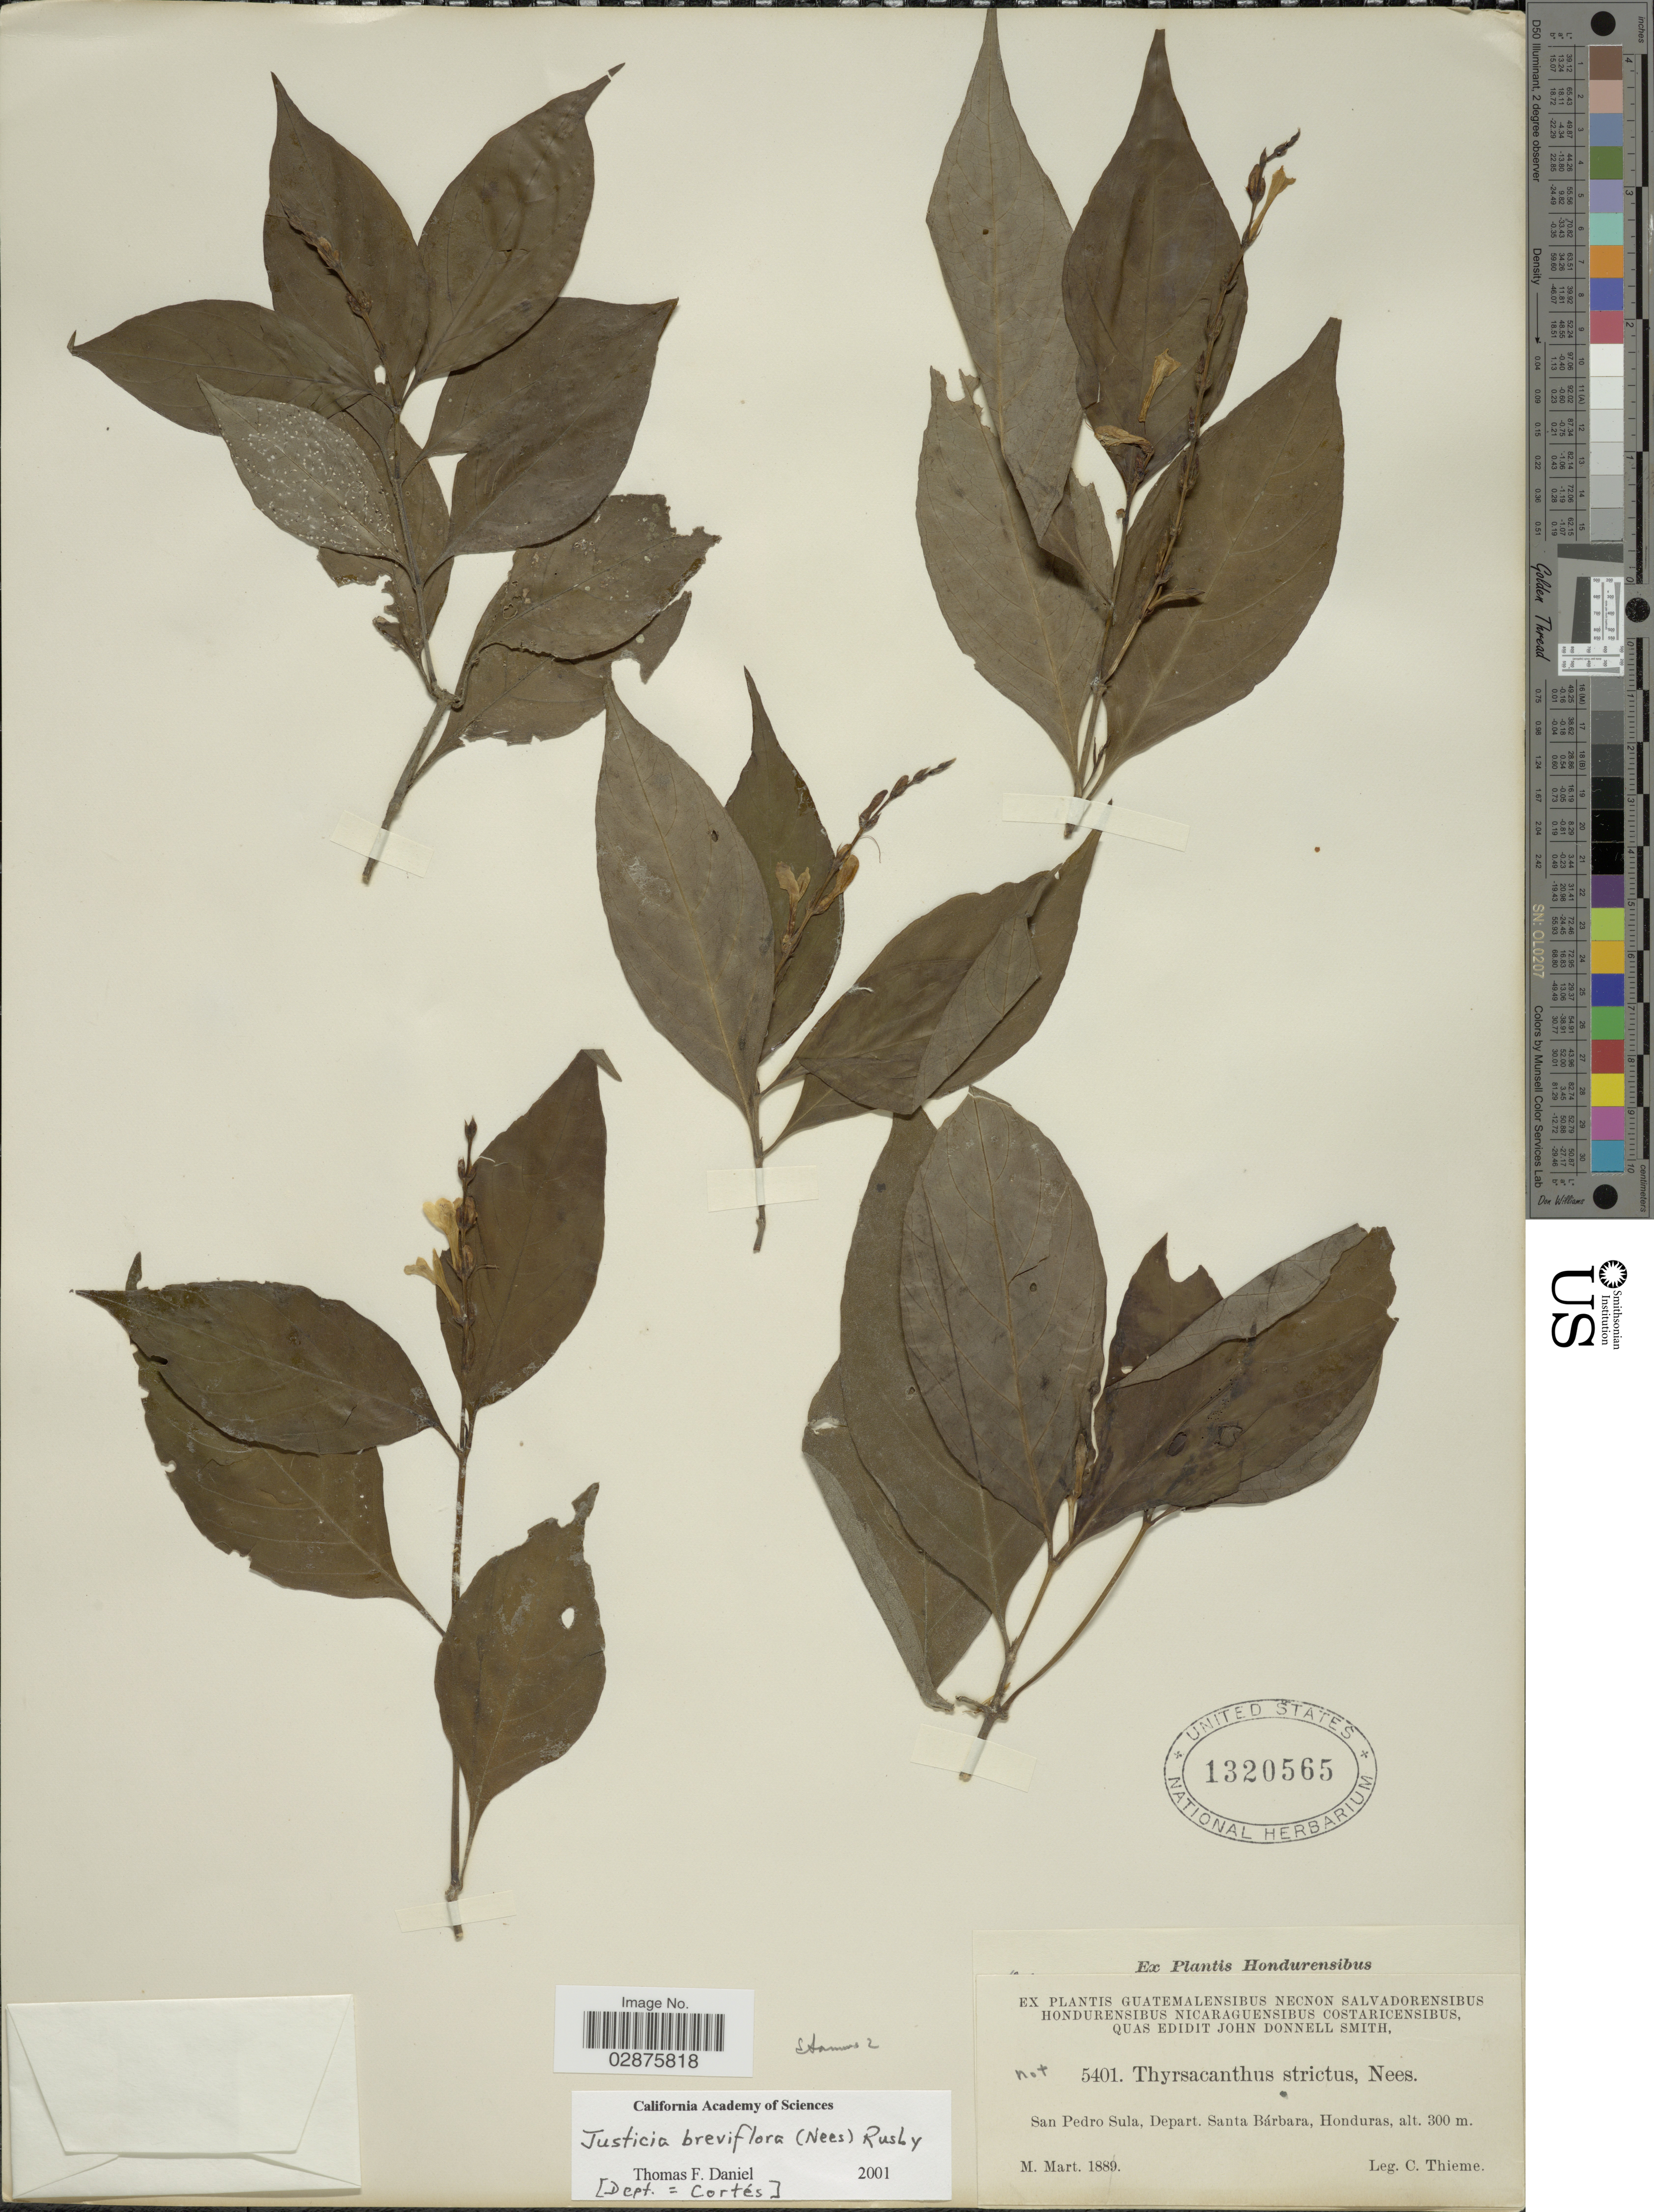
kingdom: Plantae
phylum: Tracheophyta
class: Magnoliopsida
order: Lamiales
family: Acanthaceae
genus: Justicia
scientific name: Justicia breviflora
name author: (Nees) Rusby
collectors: C. Thieme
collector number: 5401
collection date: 1889-03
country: Honduras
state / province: Santa Bárbara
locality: San Pedro Sula, Depart. Santa Bárbara.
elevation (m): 300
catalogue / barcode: US 1320565